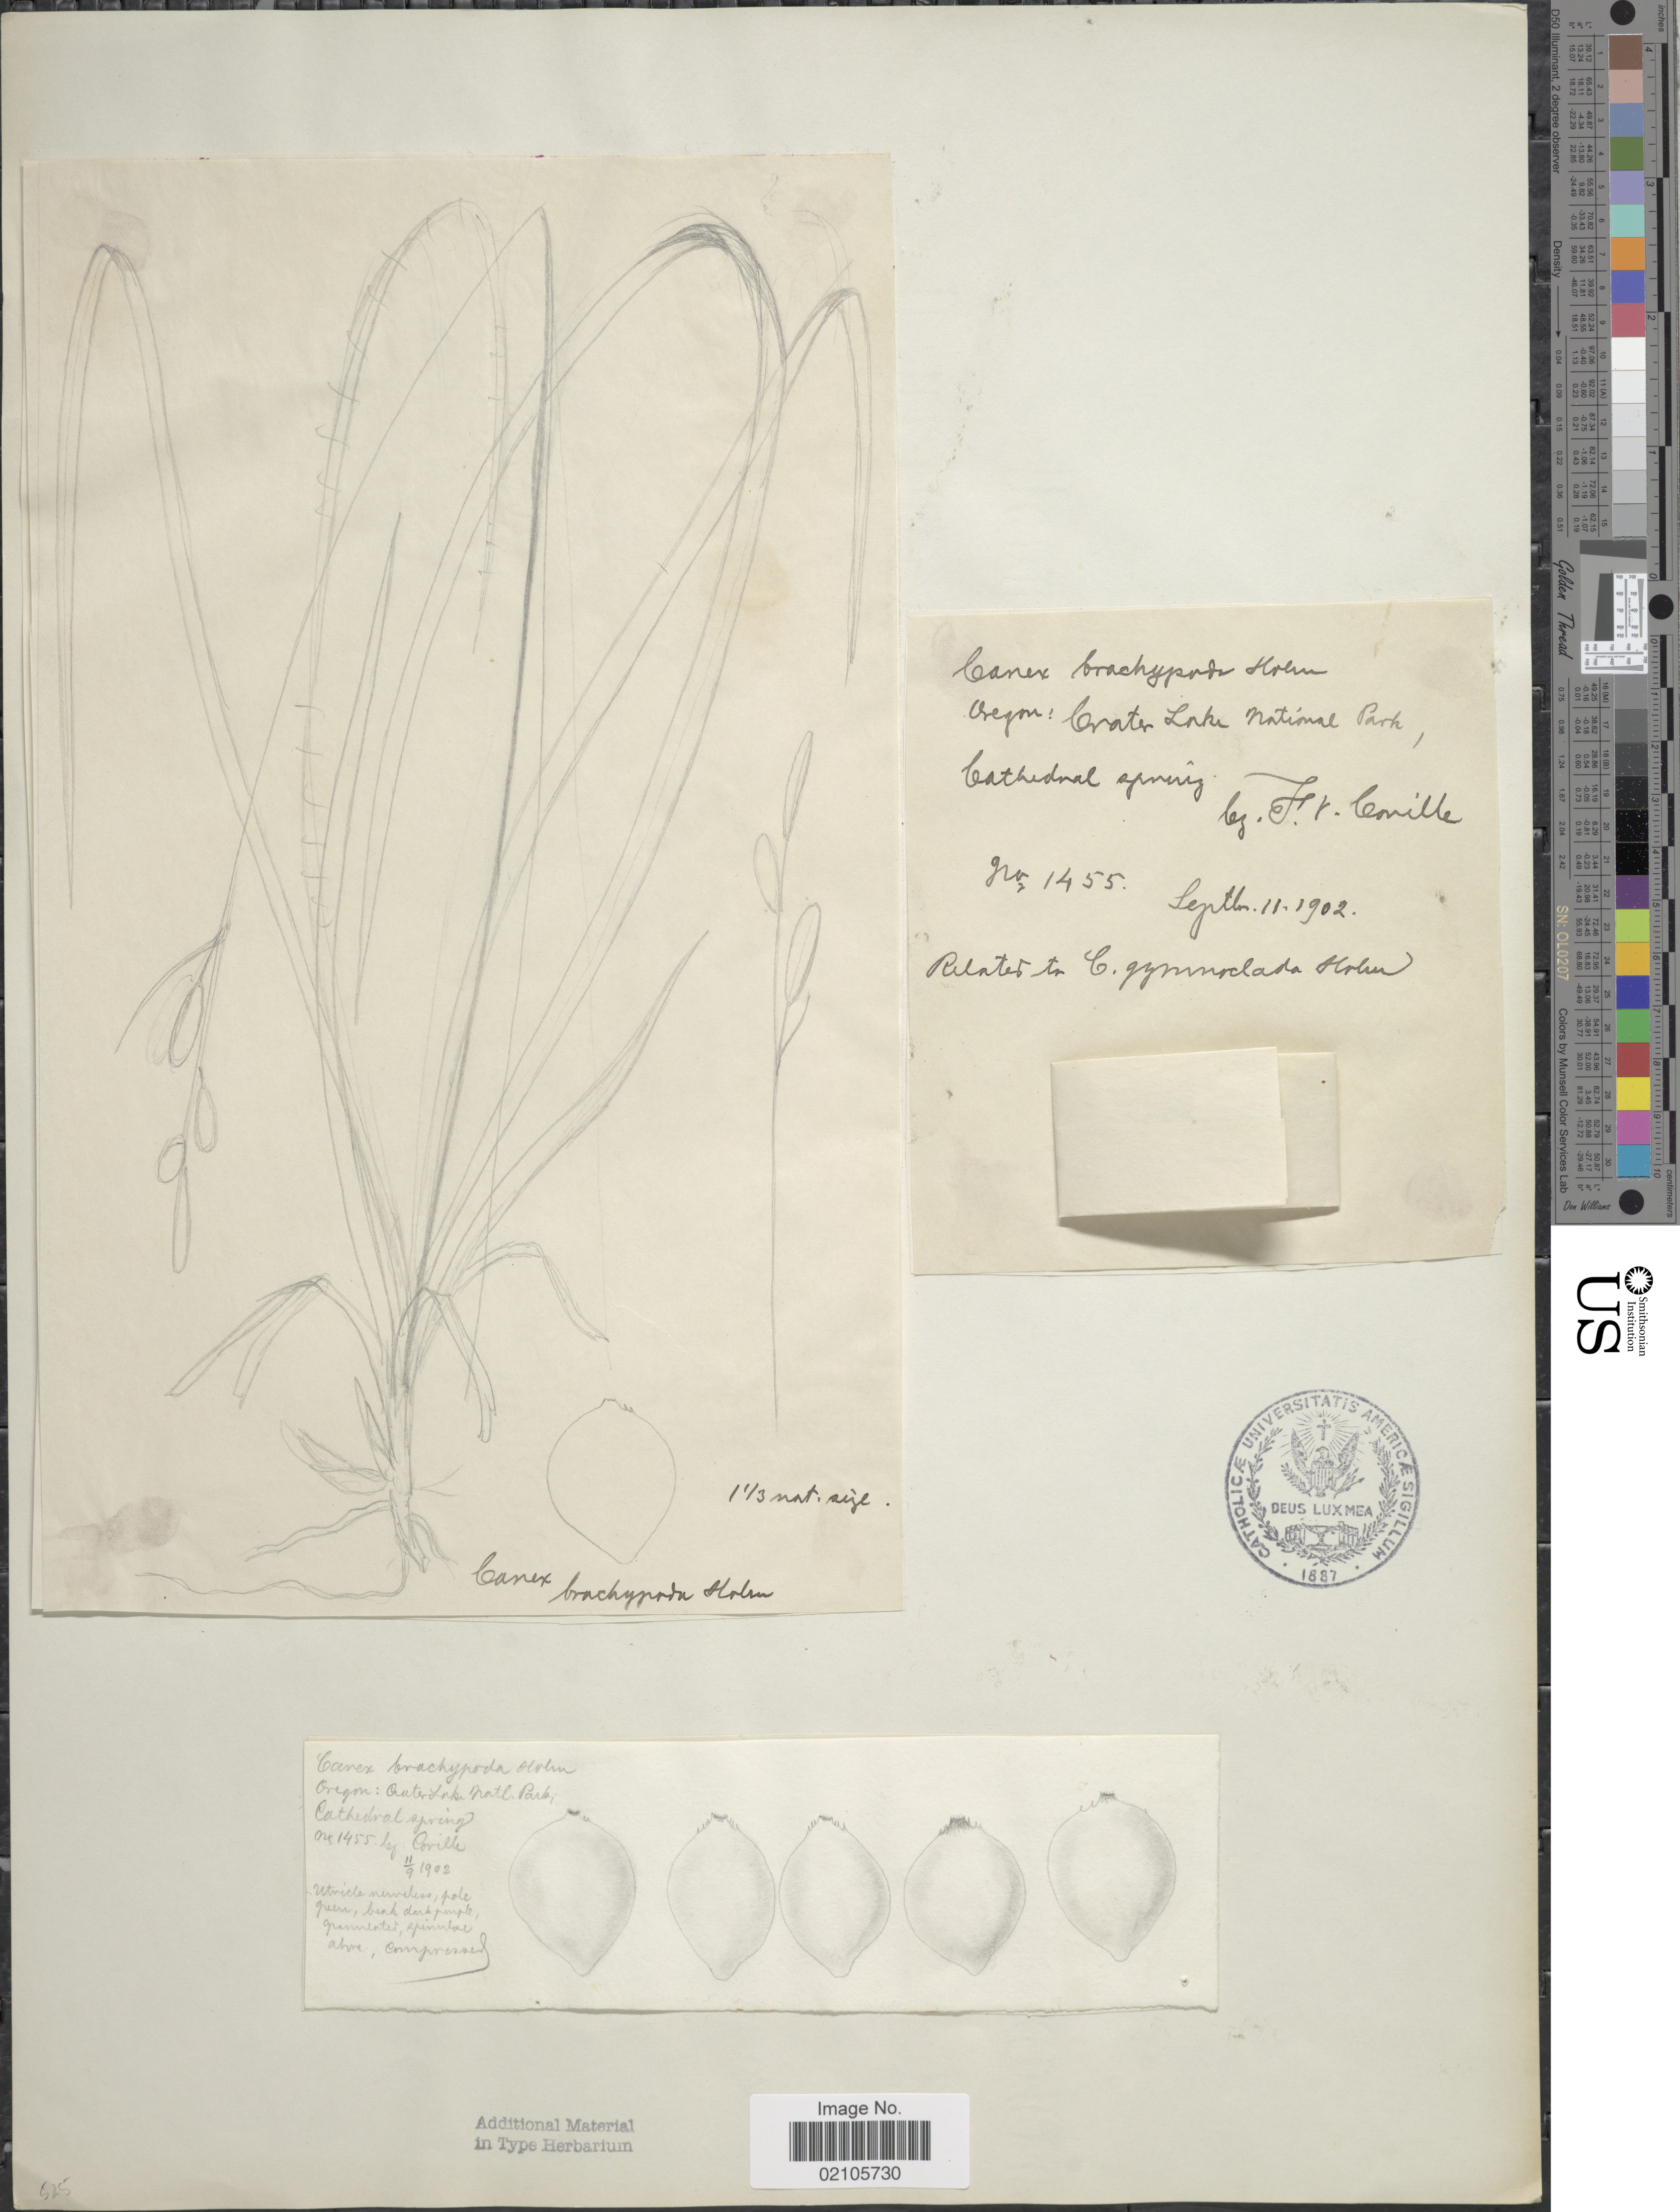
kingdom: Plantae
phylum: Tracheophyta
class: Liliopsida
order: Poales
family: Cyperaceae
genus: Carex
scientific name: Carex scopulorum var. bracteosa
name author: (L.H. Bailey) F.J. Herm.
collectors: F. V. Coville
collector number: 1455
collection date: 1902-09-11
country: United States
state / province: Oregon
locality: Oregon: Crater Lake National Park, Cathedral Spring